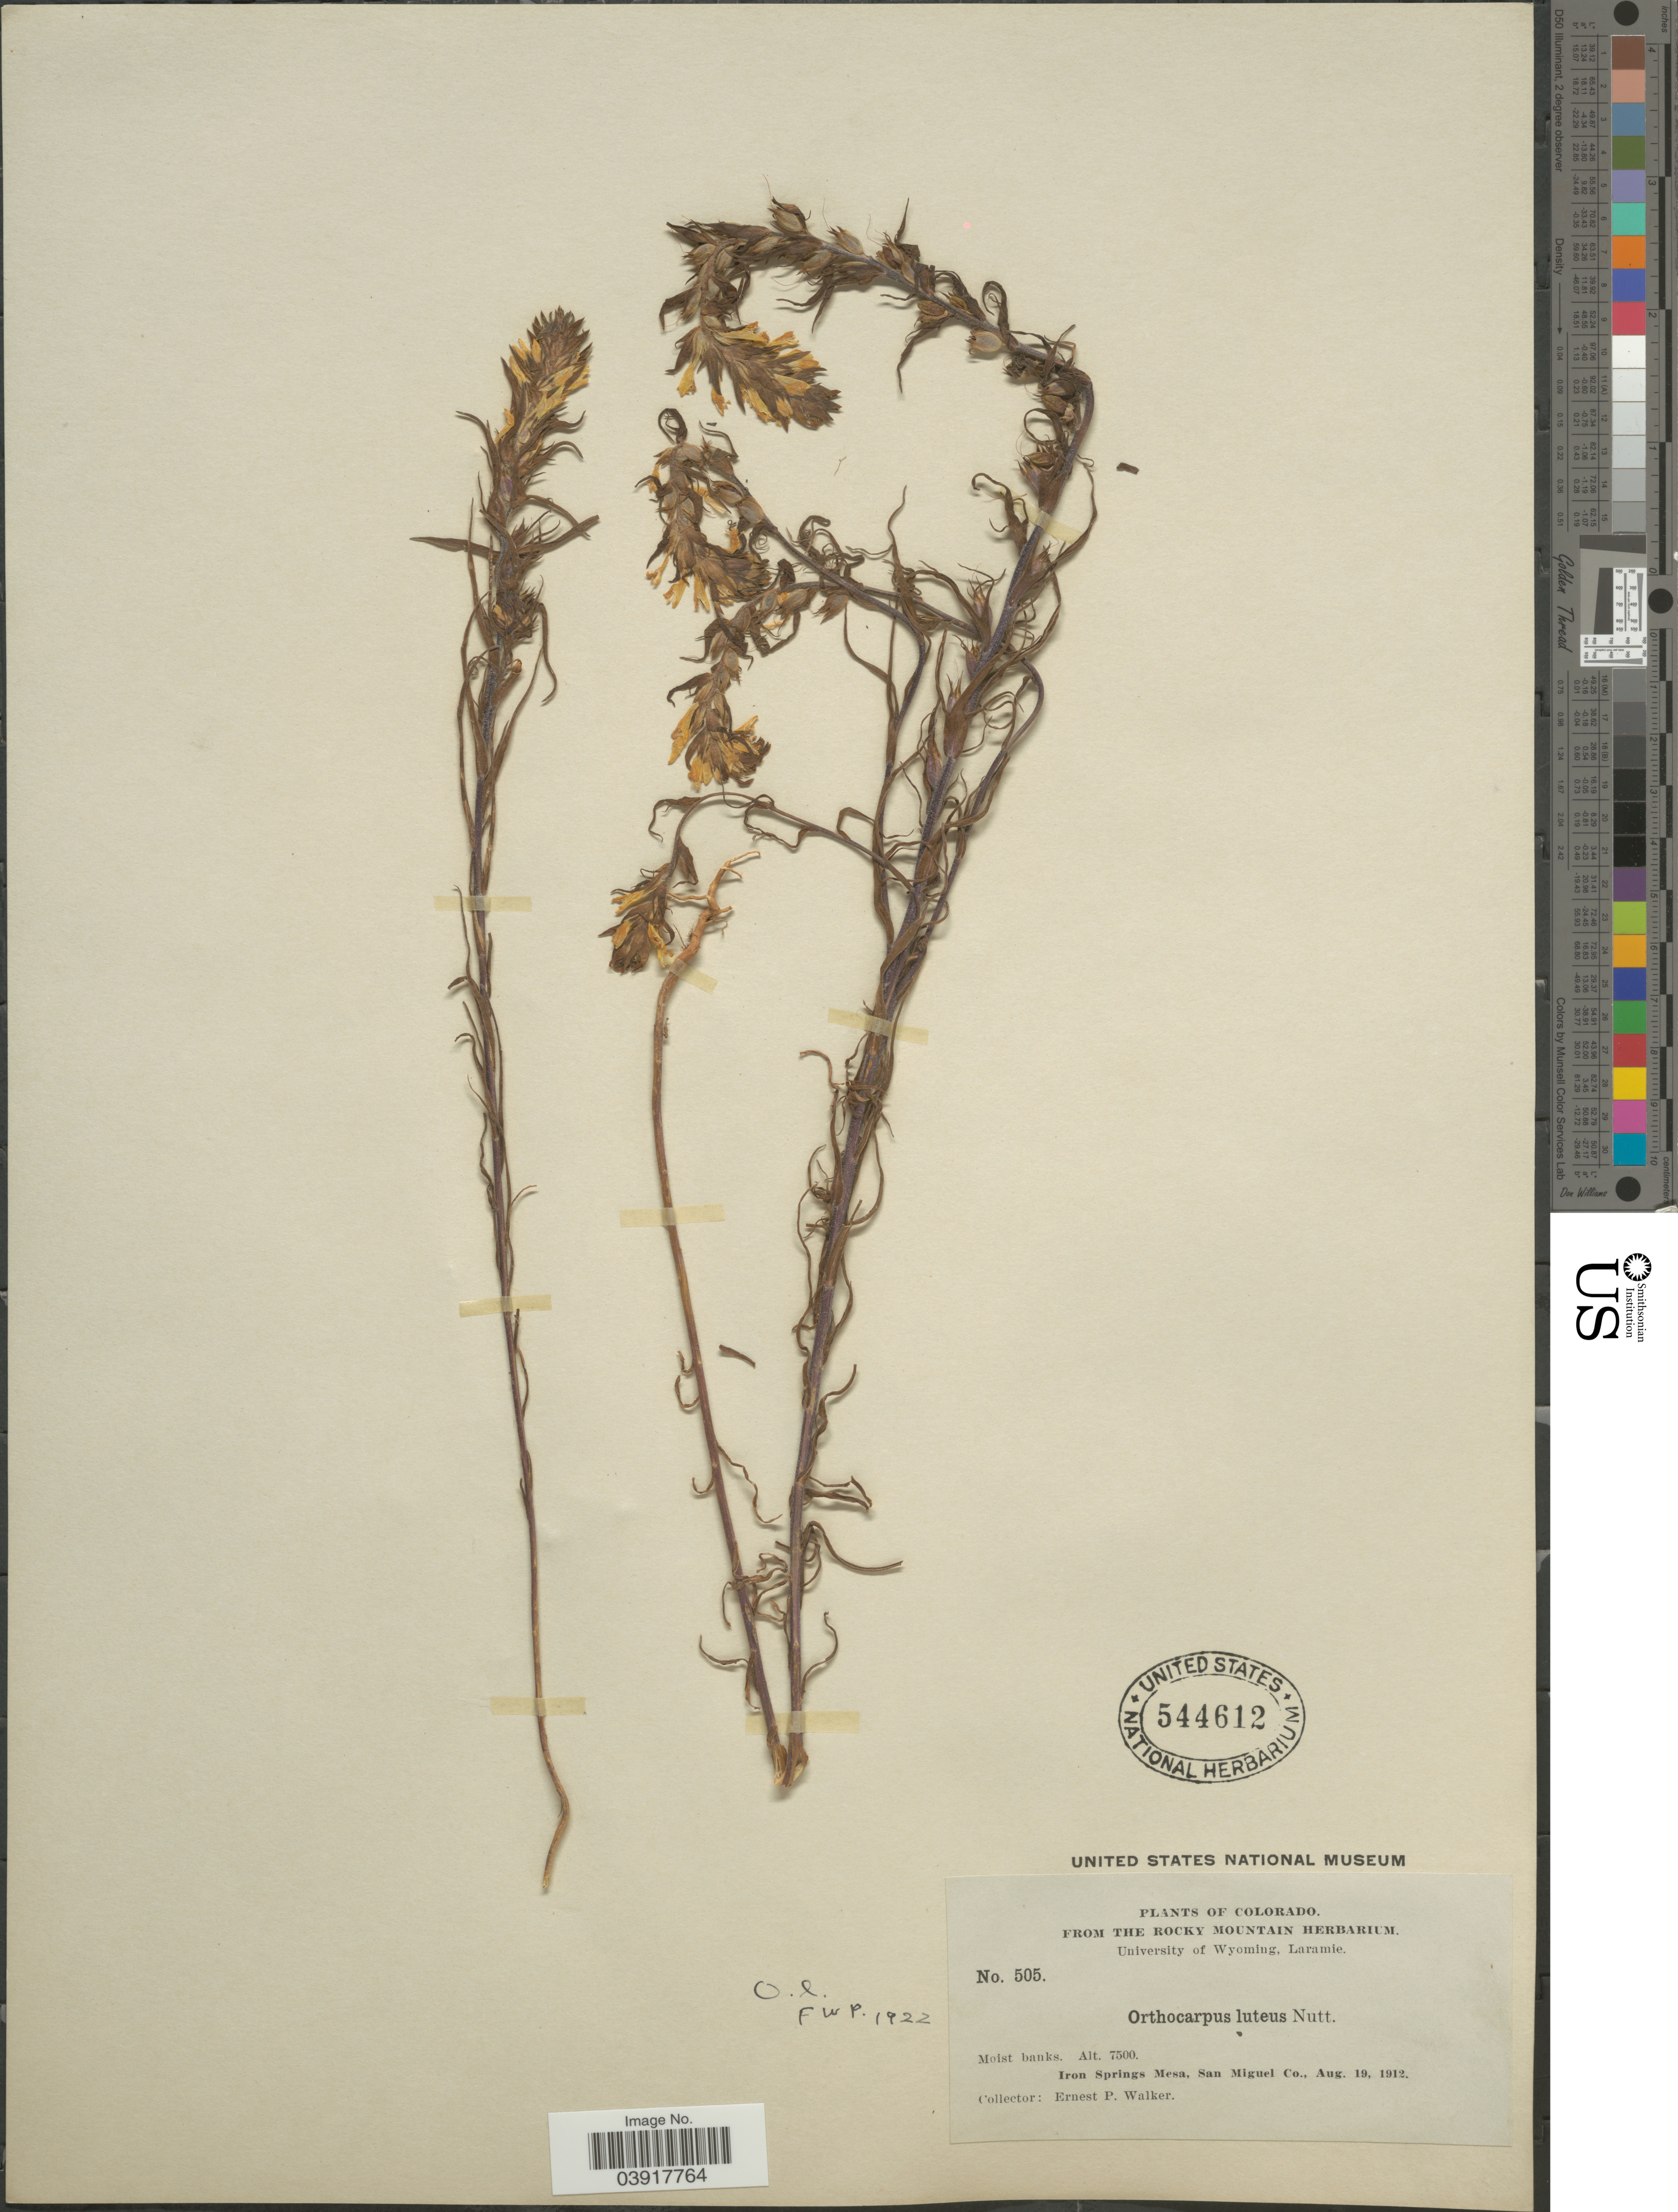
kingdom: Plantae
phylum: Tracheophyta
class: Magnoliopsida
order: Lamiales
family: Orobanchaceae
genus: Orthocarpus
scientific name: Orthocarpus luteus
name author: Nutt.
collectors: E. P. Walker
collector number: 505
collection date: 1912-08-19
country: United States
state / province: Colorado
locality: Iron Springs Mesa, San Miguel Co.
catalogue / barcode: US 544612